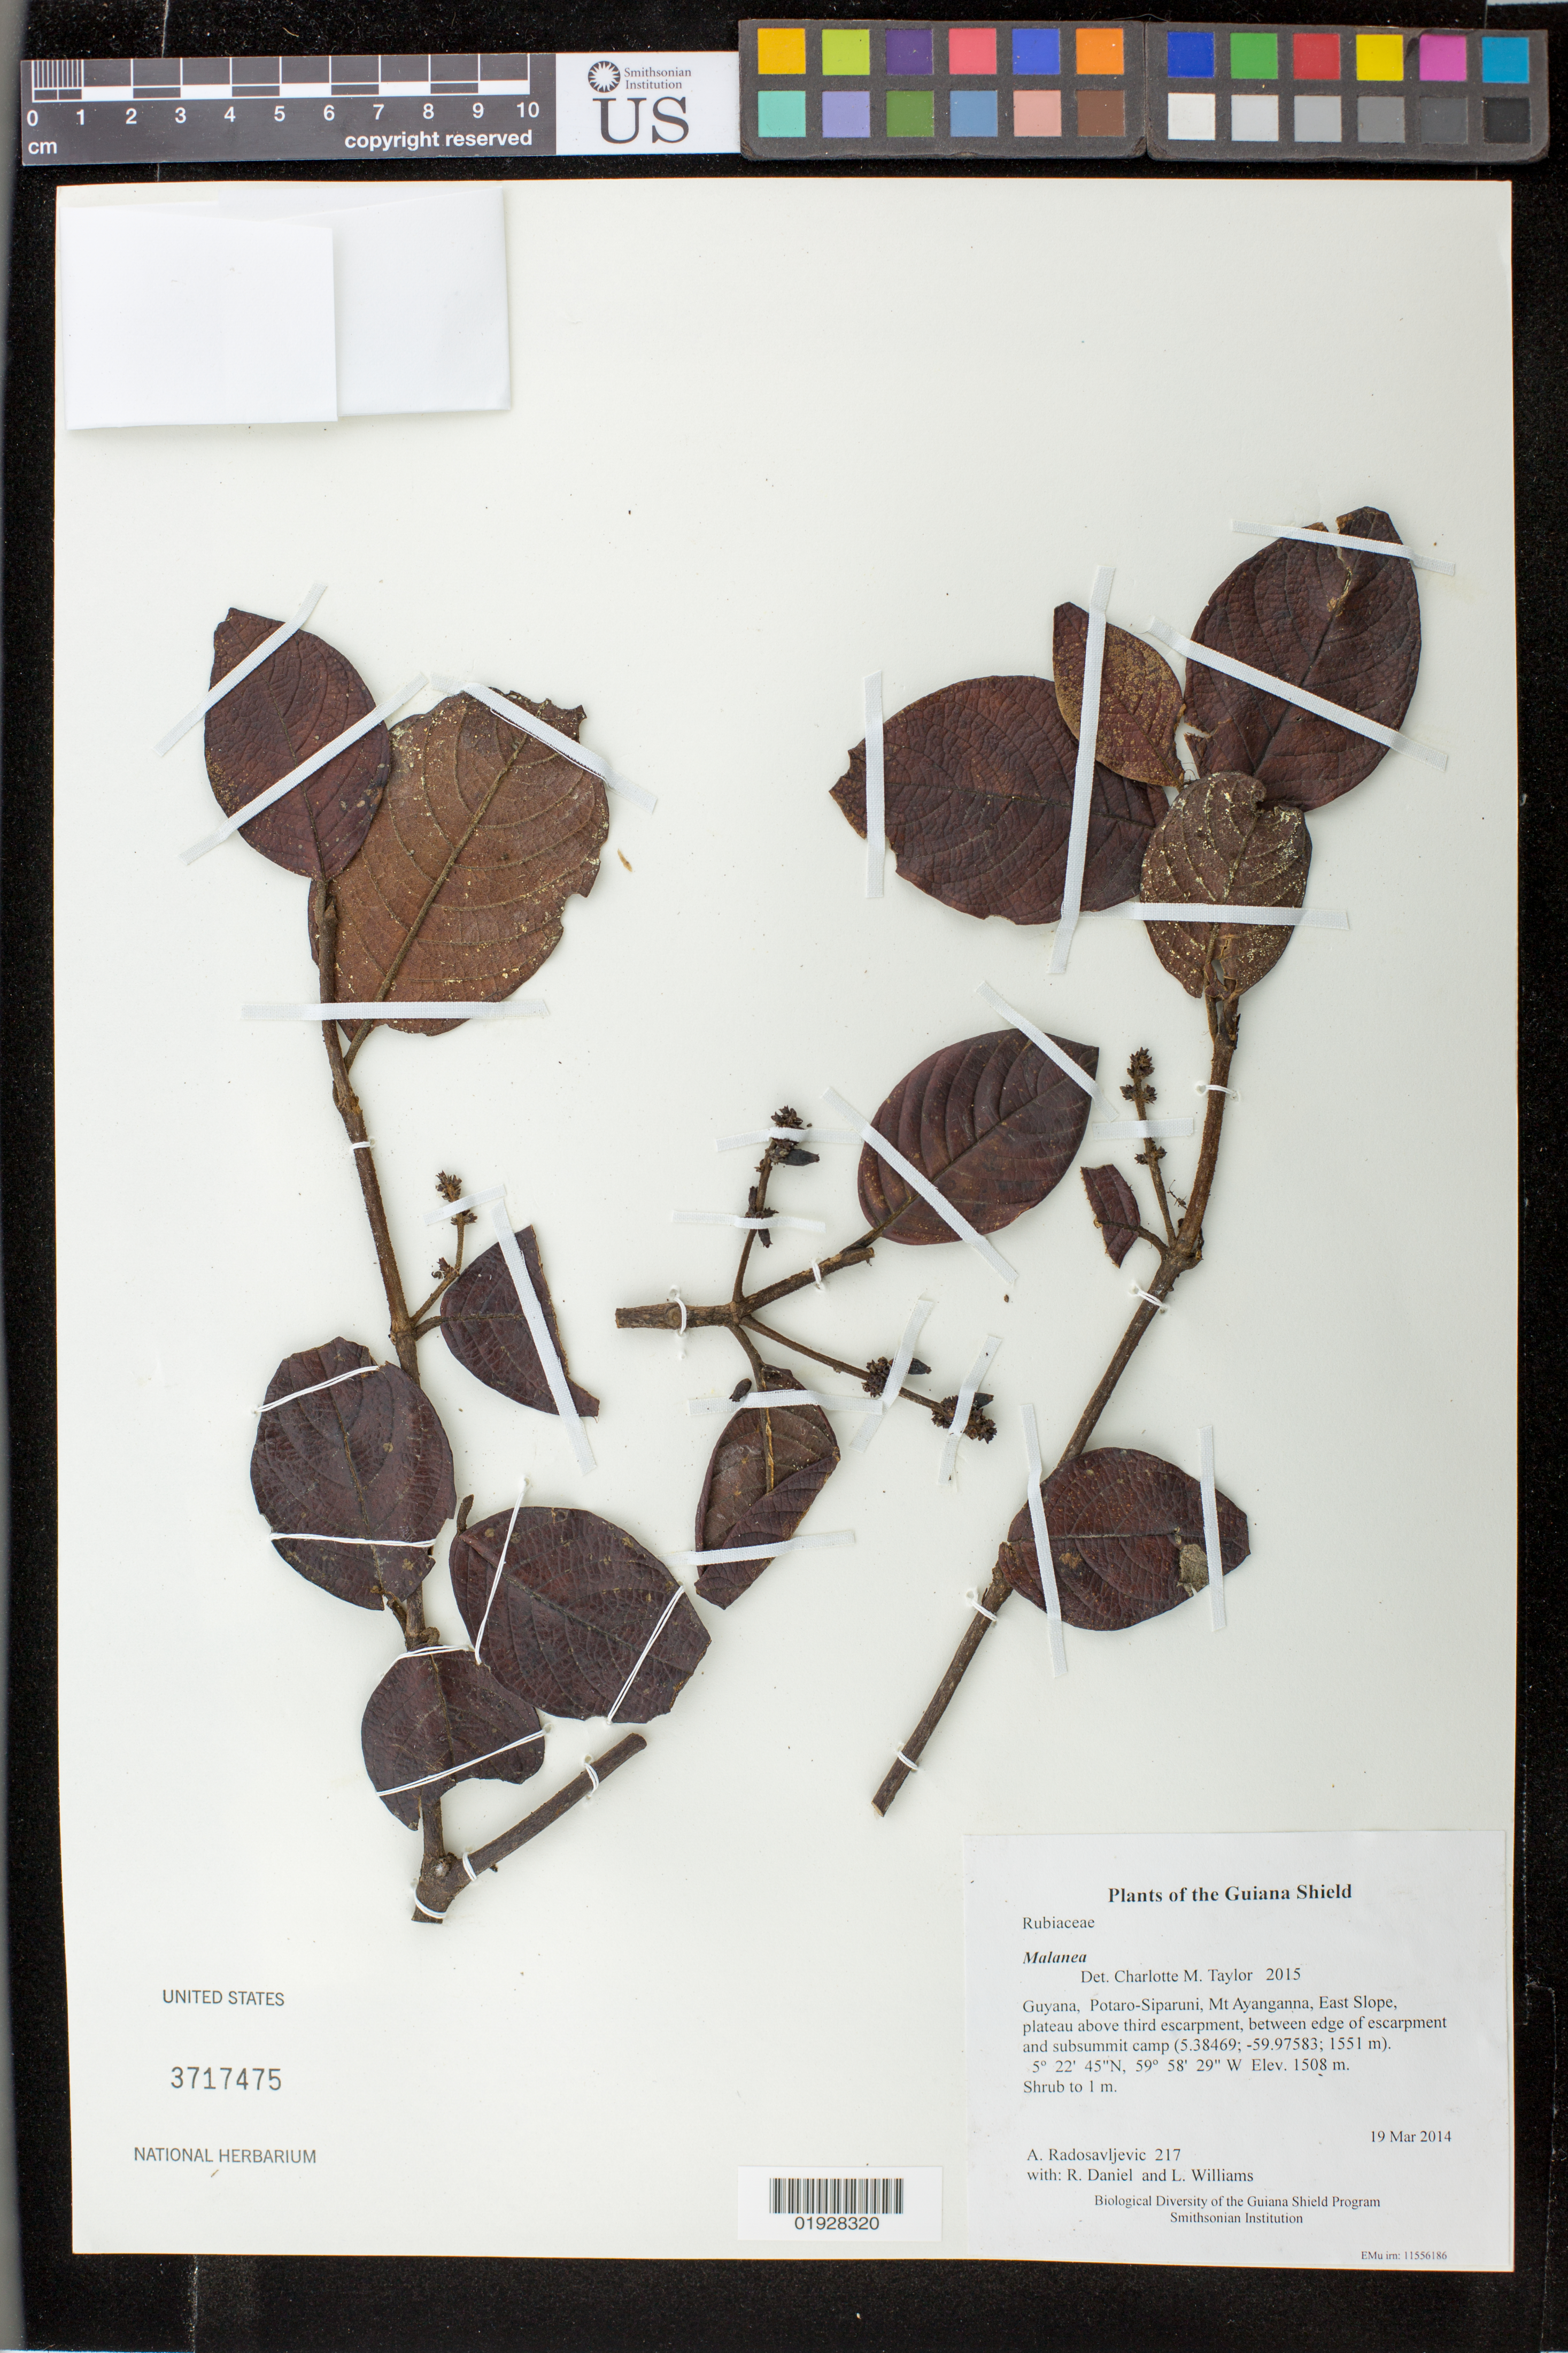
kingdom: Plantae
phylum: Tracheophyta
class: Magnoliopsida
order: Gentianales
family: Rubiaceae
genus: Malanea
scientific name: Malanea sp.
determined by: Taylor, Charlotte M.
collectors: A. Radosavljevic, R. Daniel & L. Williams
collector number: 217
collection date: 2014-03-19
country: Guyana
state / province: Potaro-Siparuni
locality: Mt Ayanganna, East Slope, plateau above third escarpment, between edge of escarpment and subsummit camp (5.38469; -59.97583; 1551 m).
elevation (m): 1508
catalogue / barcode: US 3717475